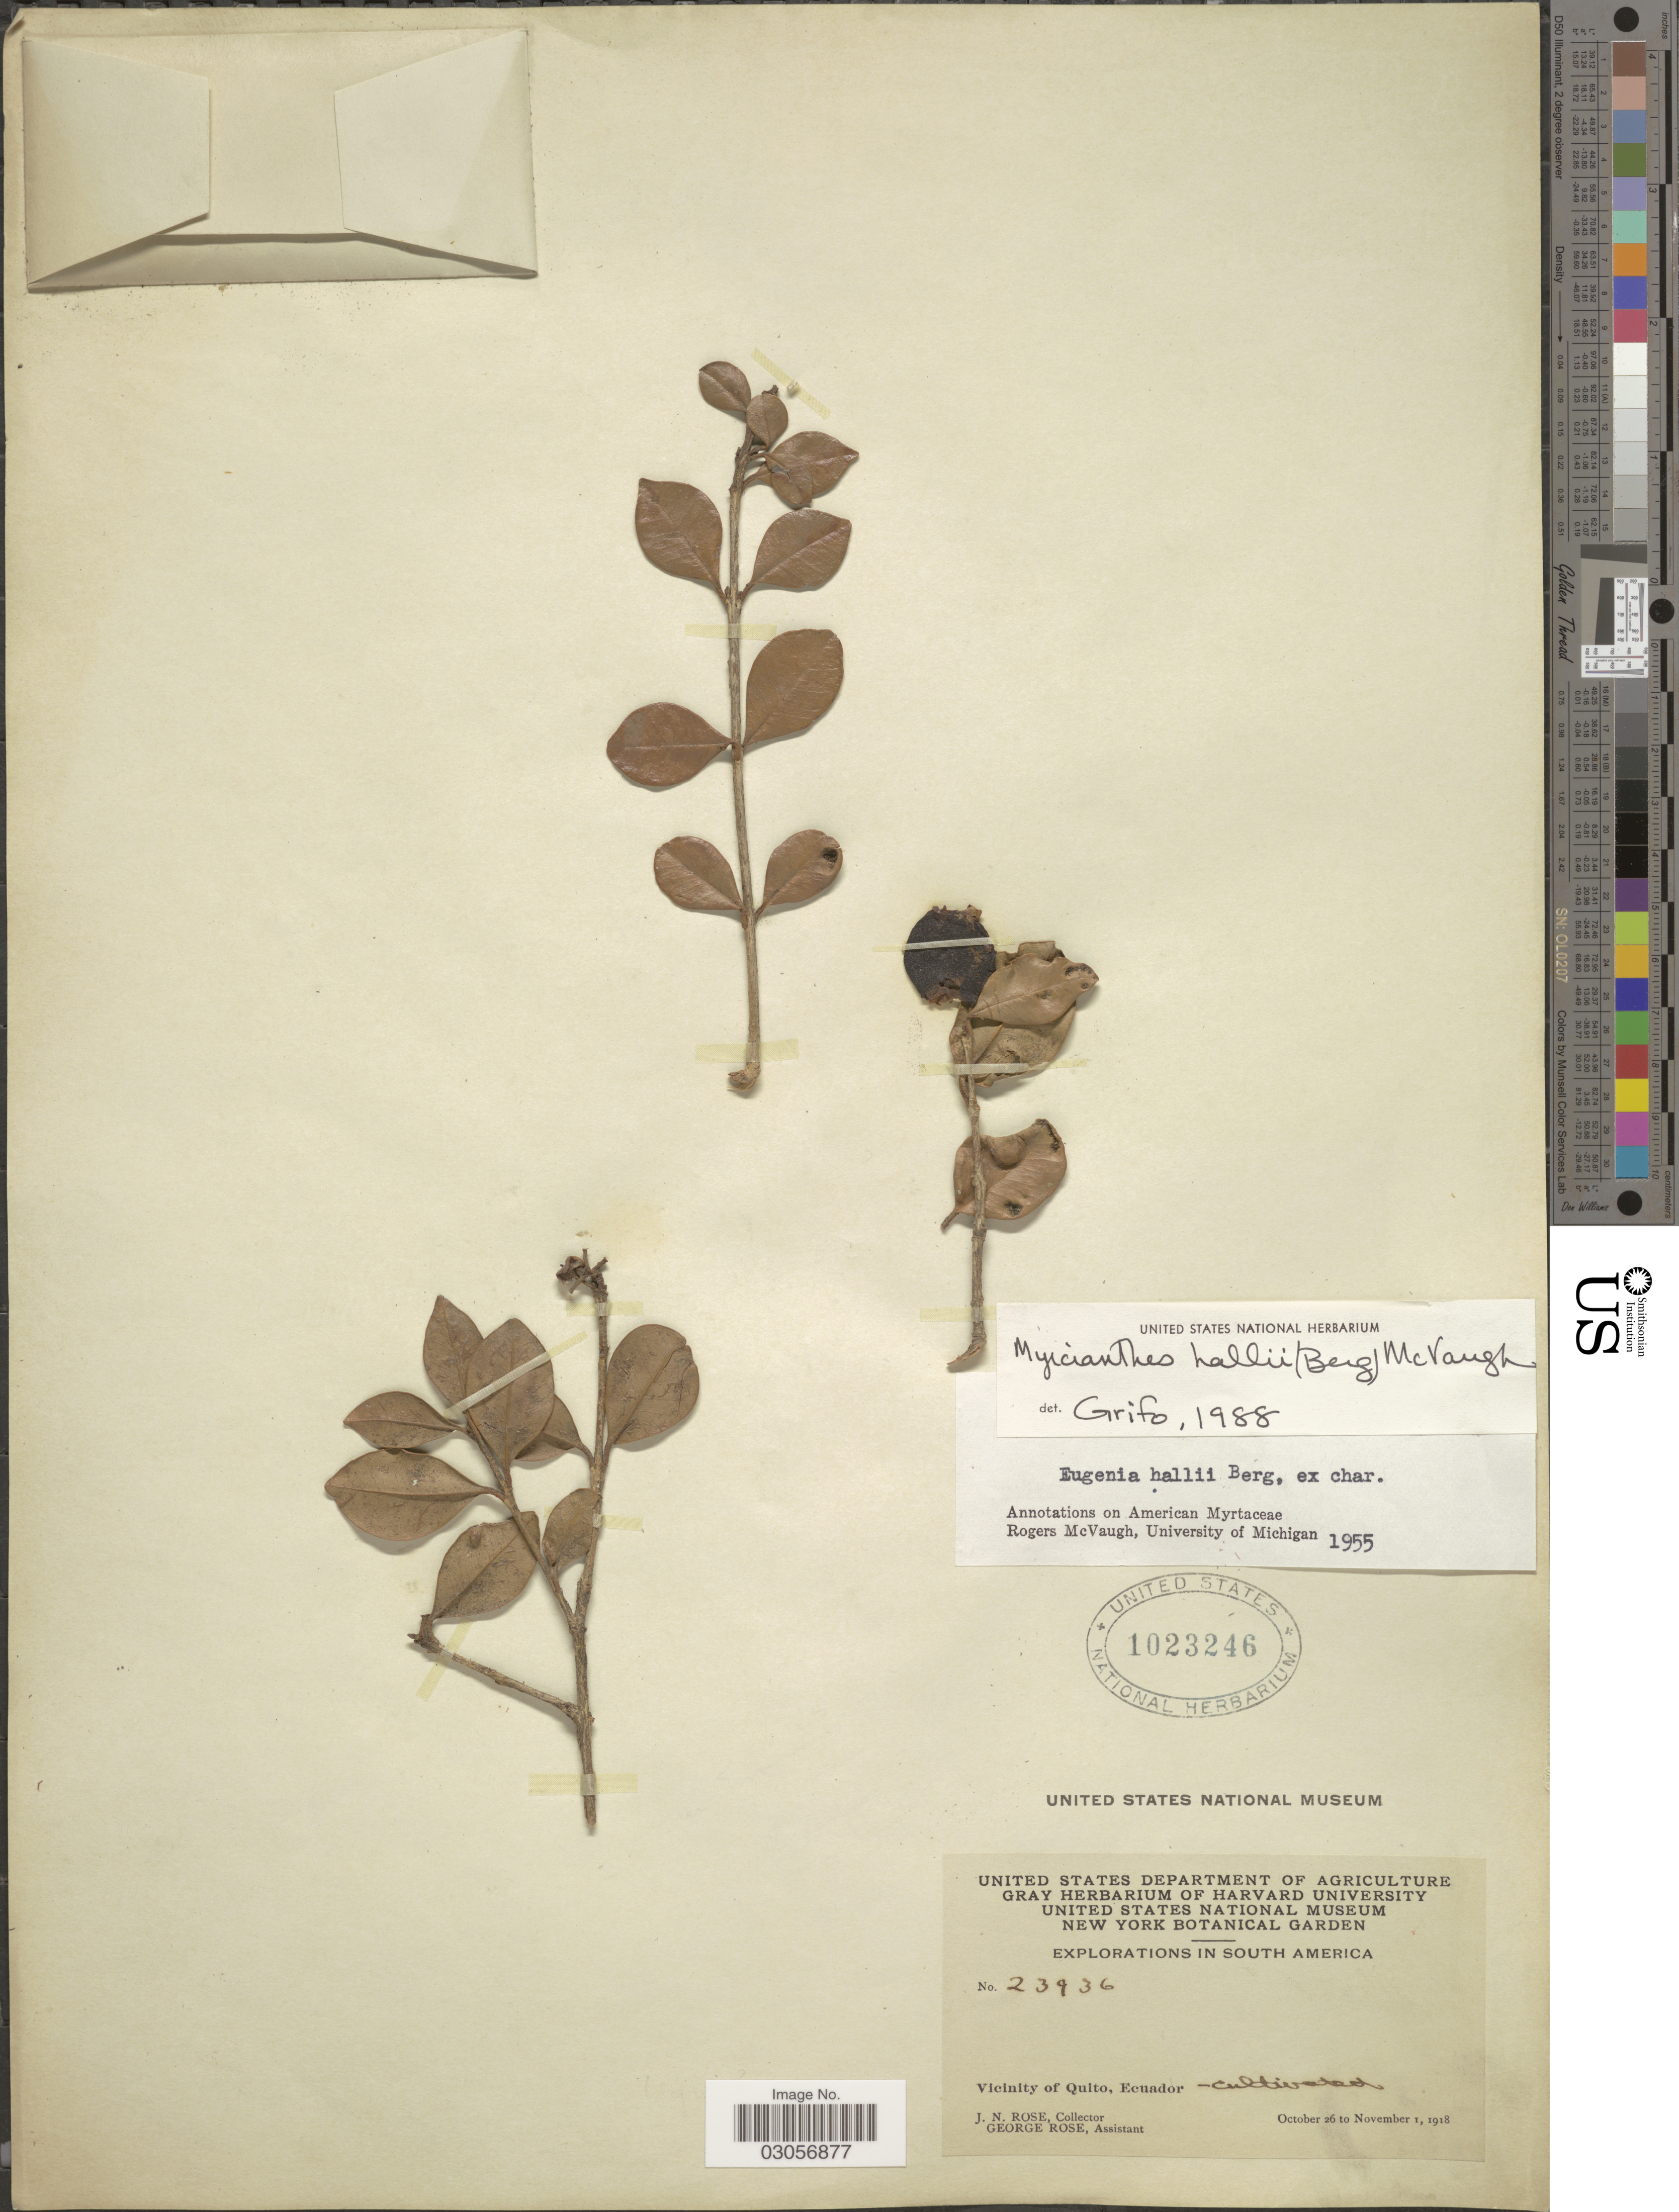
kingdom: Plantae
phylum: Tracheophyta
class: Magnoliopsida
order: Myrtales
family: Myrtaceae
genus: Myrcianthes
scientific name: Myrcianthes hallii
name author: (O. Berg) McVaugh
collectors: J. N. Rose & G. Rose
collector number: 23936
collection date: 1918-10-26/1918-11-01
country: Ecuador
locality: Vicinity of Quito.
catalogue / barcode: US 1023246